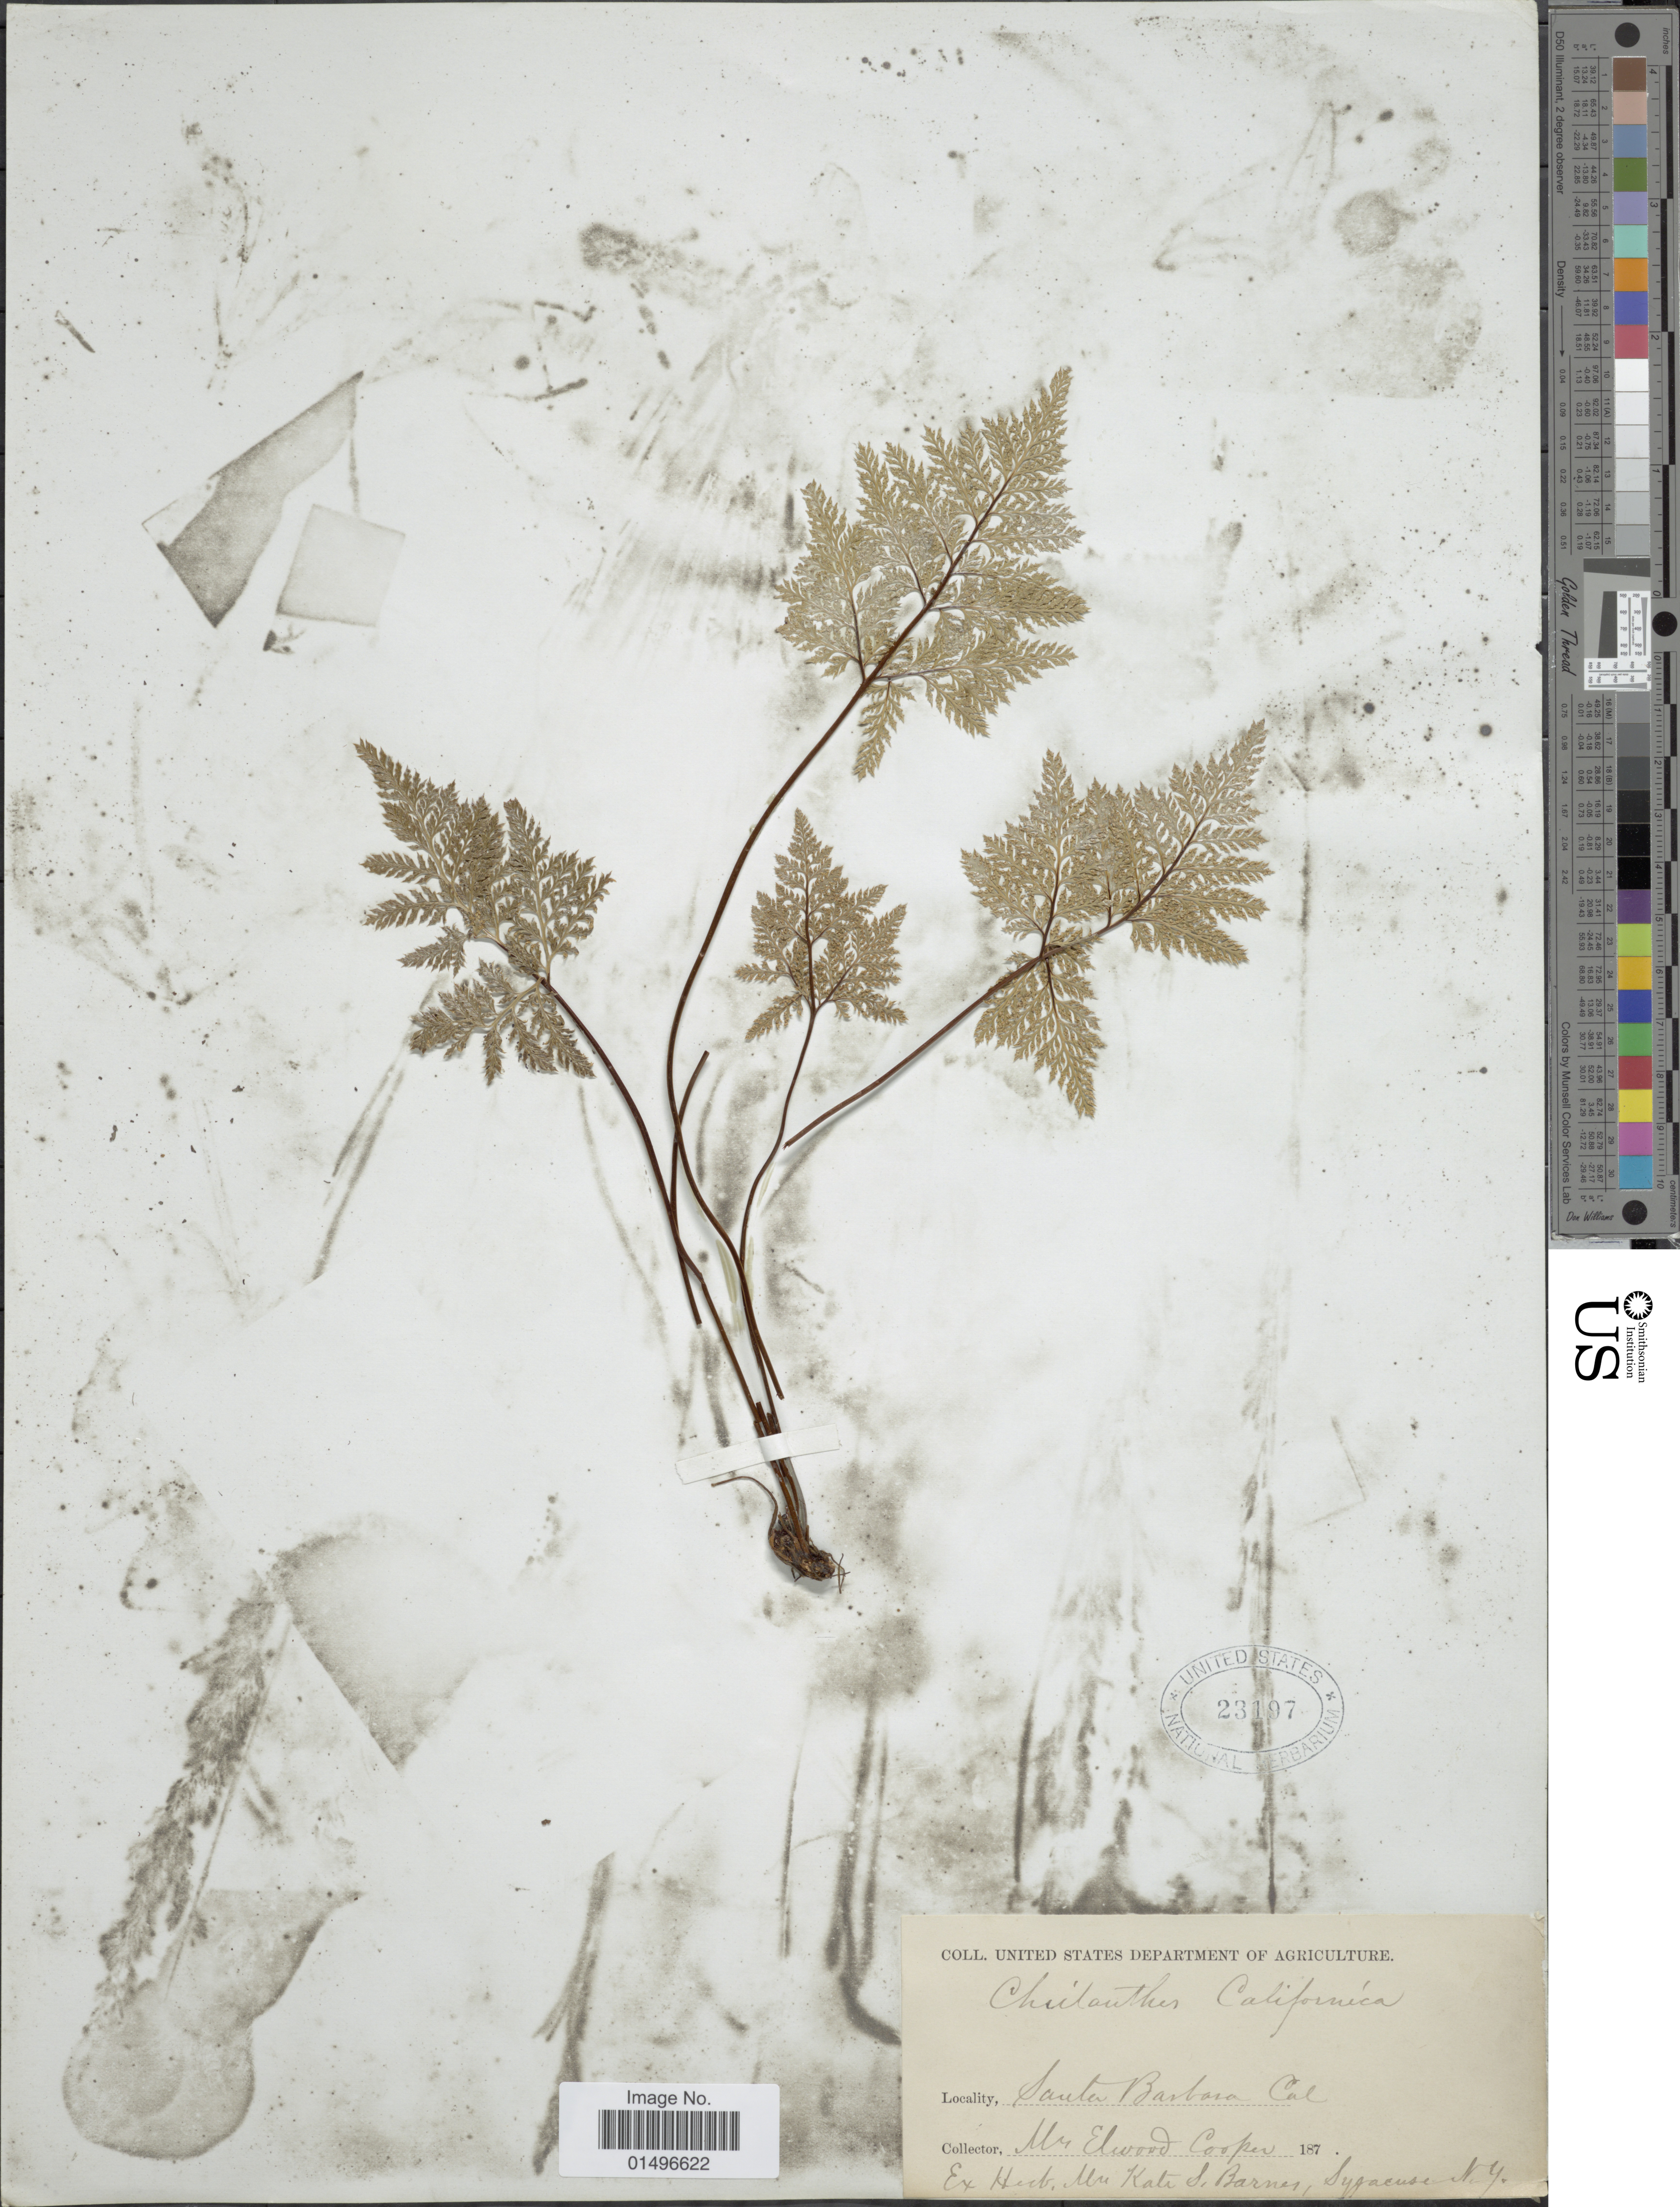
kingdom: Plantae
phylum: Tracheophyta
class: Polypodiopsida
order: Polypodiales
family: Pteridaceae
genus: Aspidotis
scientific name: Aspidotis californica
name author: (Hook.) Nutt. ex Copel.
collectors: E. Cooper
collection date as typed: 187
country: United States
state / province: California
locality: California, Santa Barara.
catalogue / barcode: US 23197